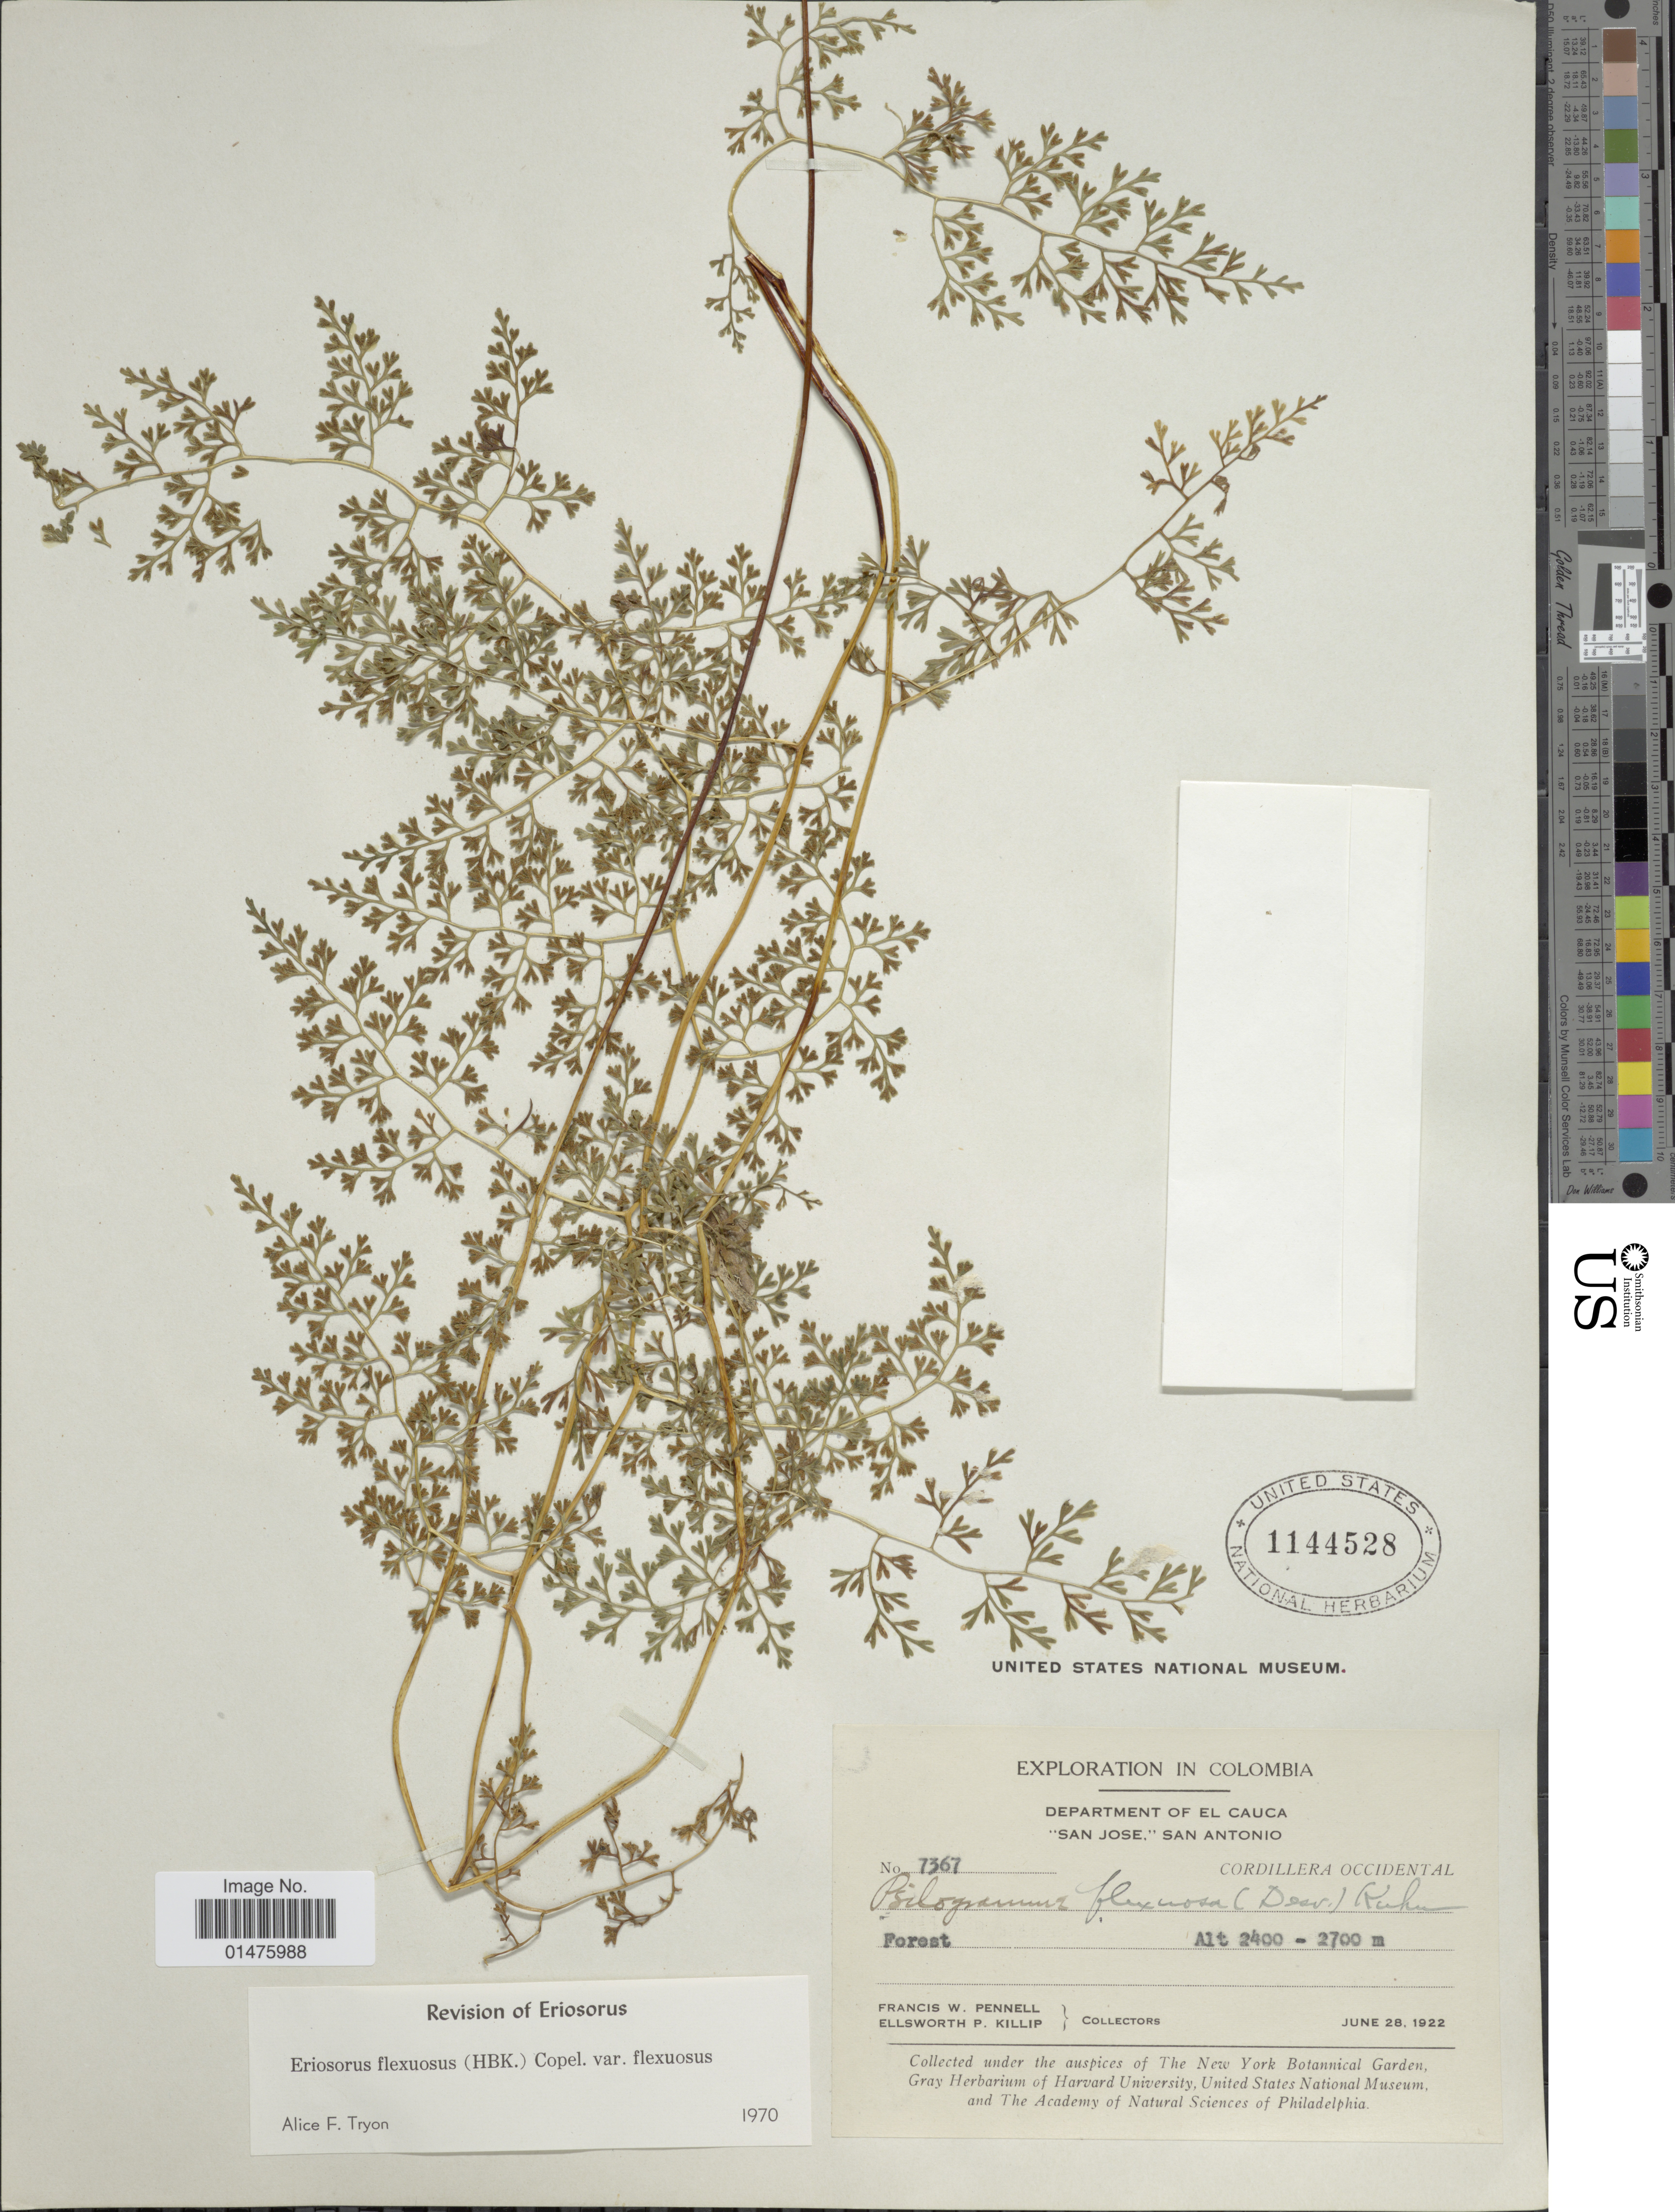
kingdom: Plantae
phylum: Tracheophyta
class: Polypodiopsida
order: Polypodiales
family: Pteridaceae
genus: Jamesonia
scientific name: Jamesonia flexuosa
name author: (Humb. & Bonpl.) Christenh.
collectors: F. W. Pennell & E. P. Killip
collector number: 7367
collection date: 1922-06-28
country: Colombia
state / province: Cauca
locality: Department of EL Cauca 'San Jose,' San Antonio, Cordillera Occidental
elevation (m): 2400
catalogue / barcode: US 1144528